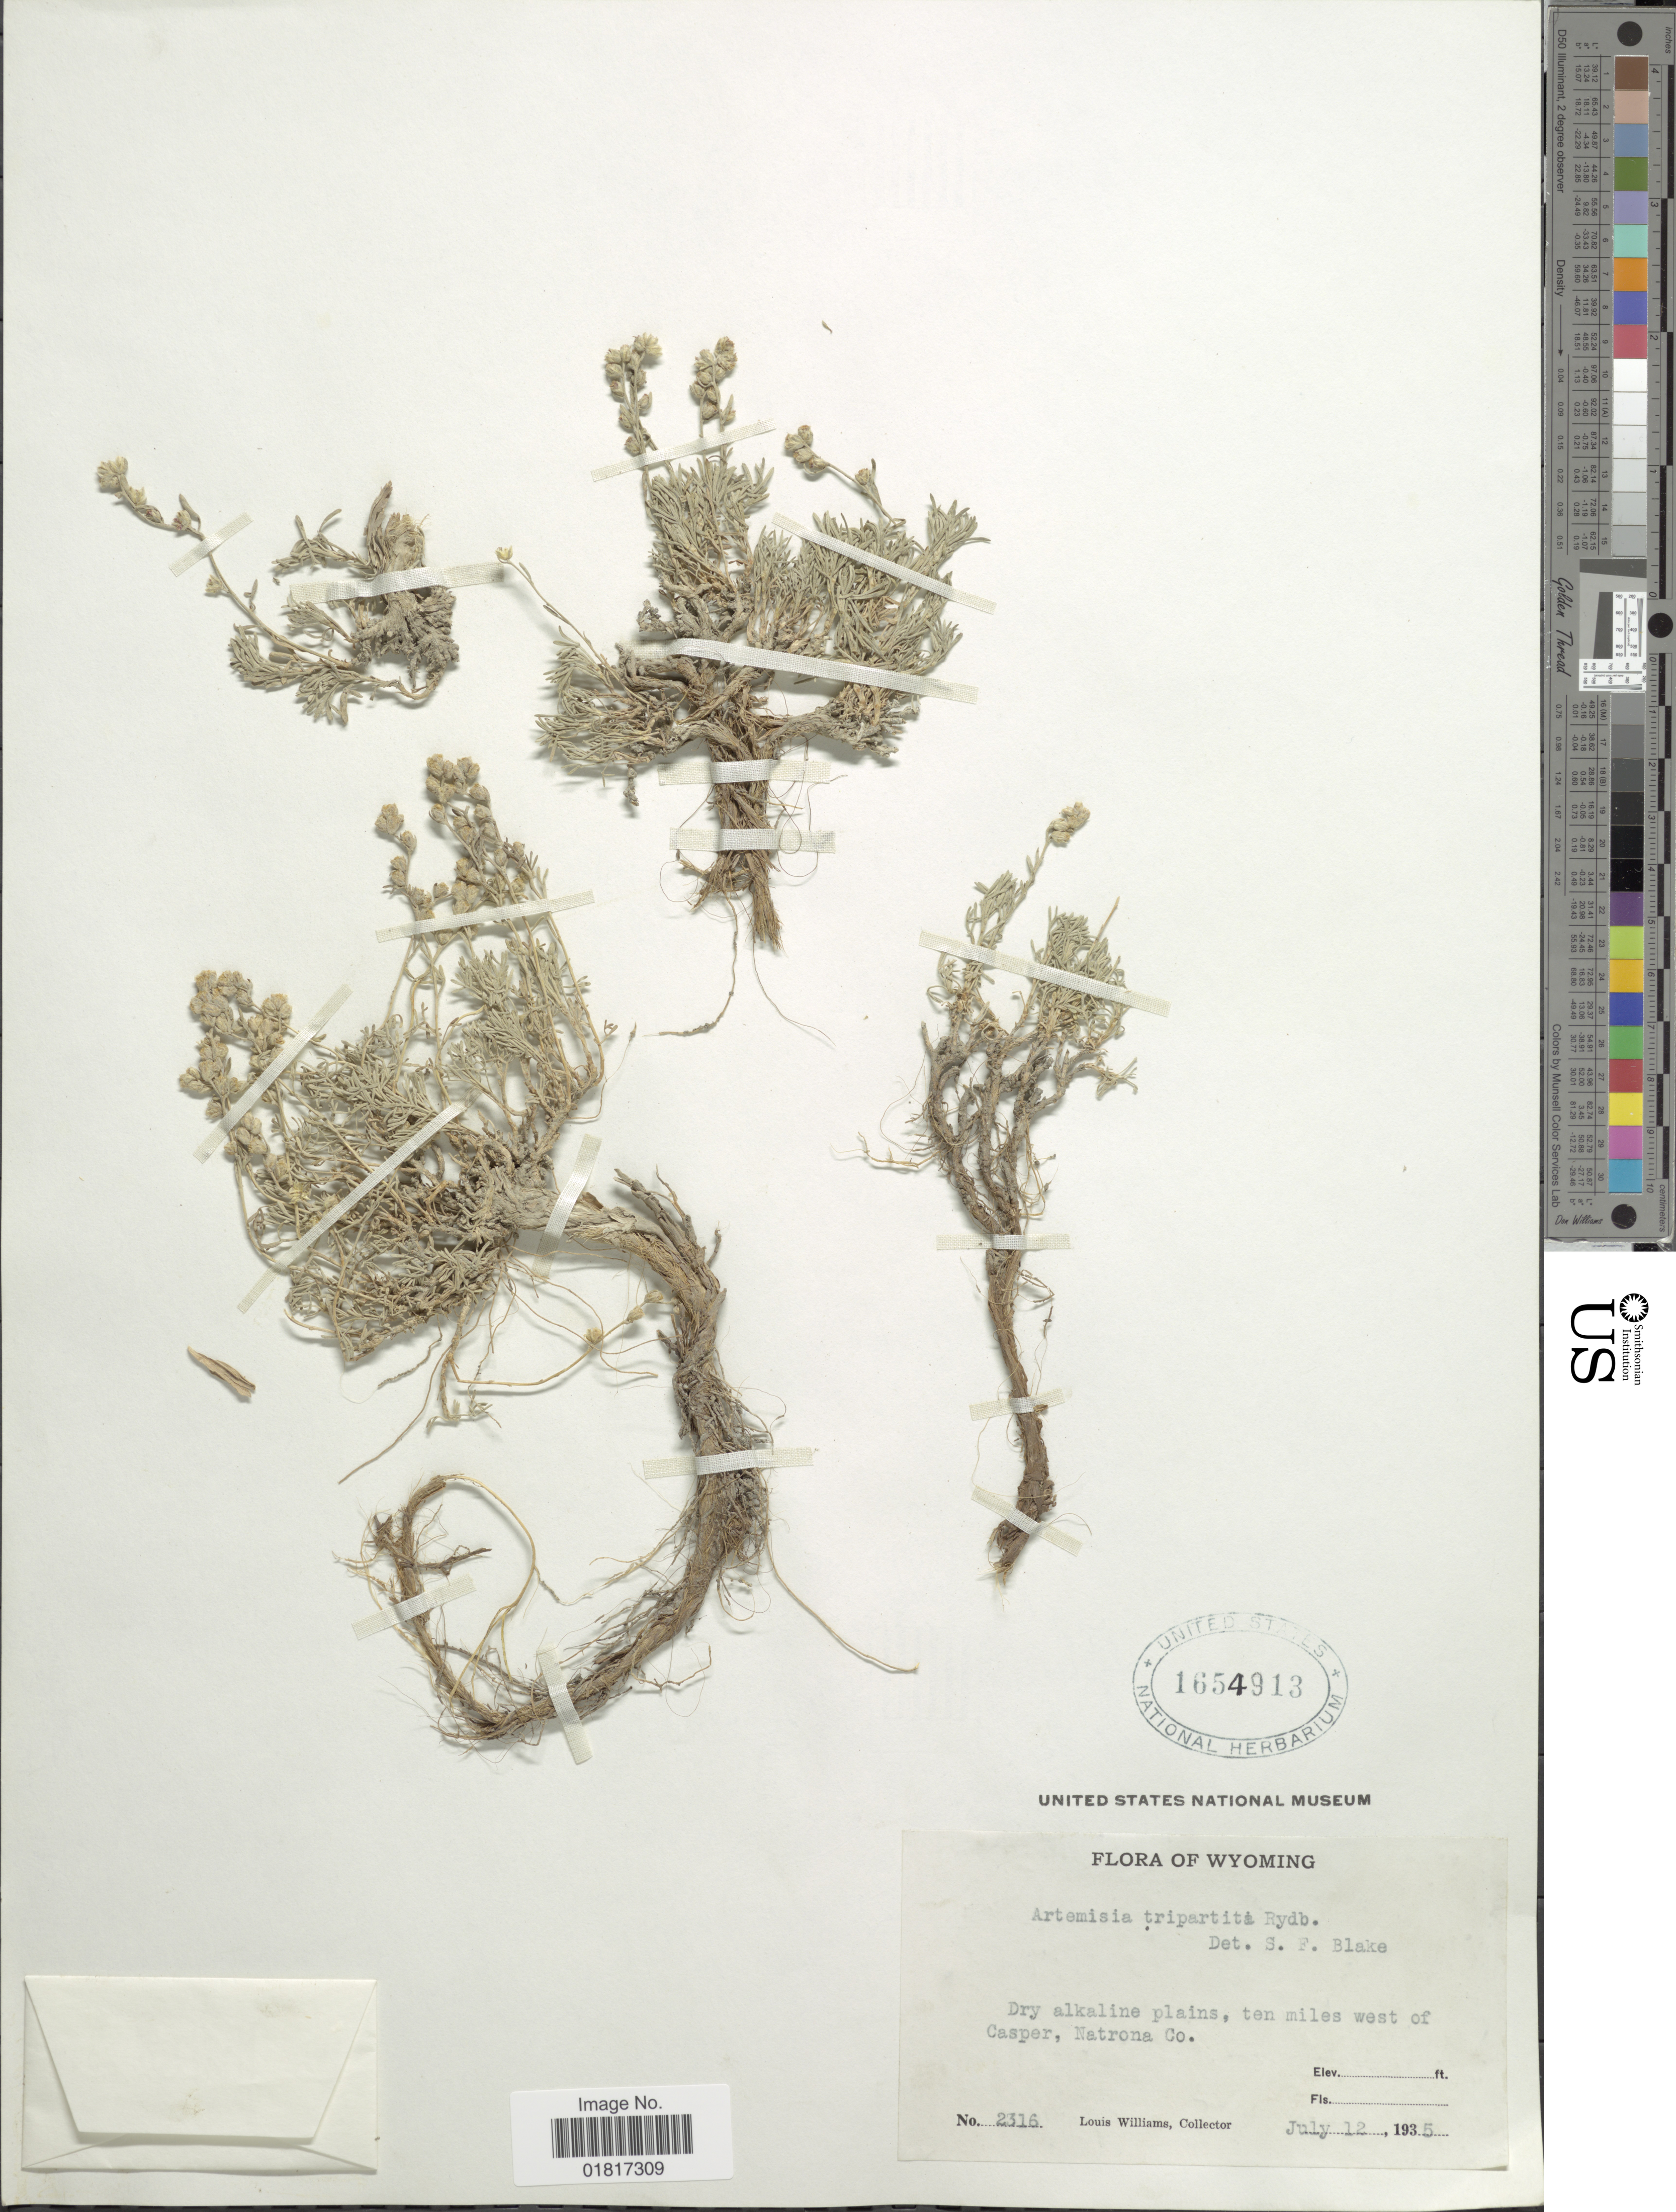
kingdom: Plantae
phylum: Tracheophyta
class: Magnoliopsida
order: Asterales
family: Asteraceae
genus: Artemisia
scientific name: Artemisia tridentata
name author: Nutt.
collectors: L. O. Williams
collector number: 2316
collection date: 1935-07-12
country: United States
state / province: Wyoming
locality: Dry alkaline plains, ten miles west of Casper, Natrona Co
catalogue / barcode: US 1654913